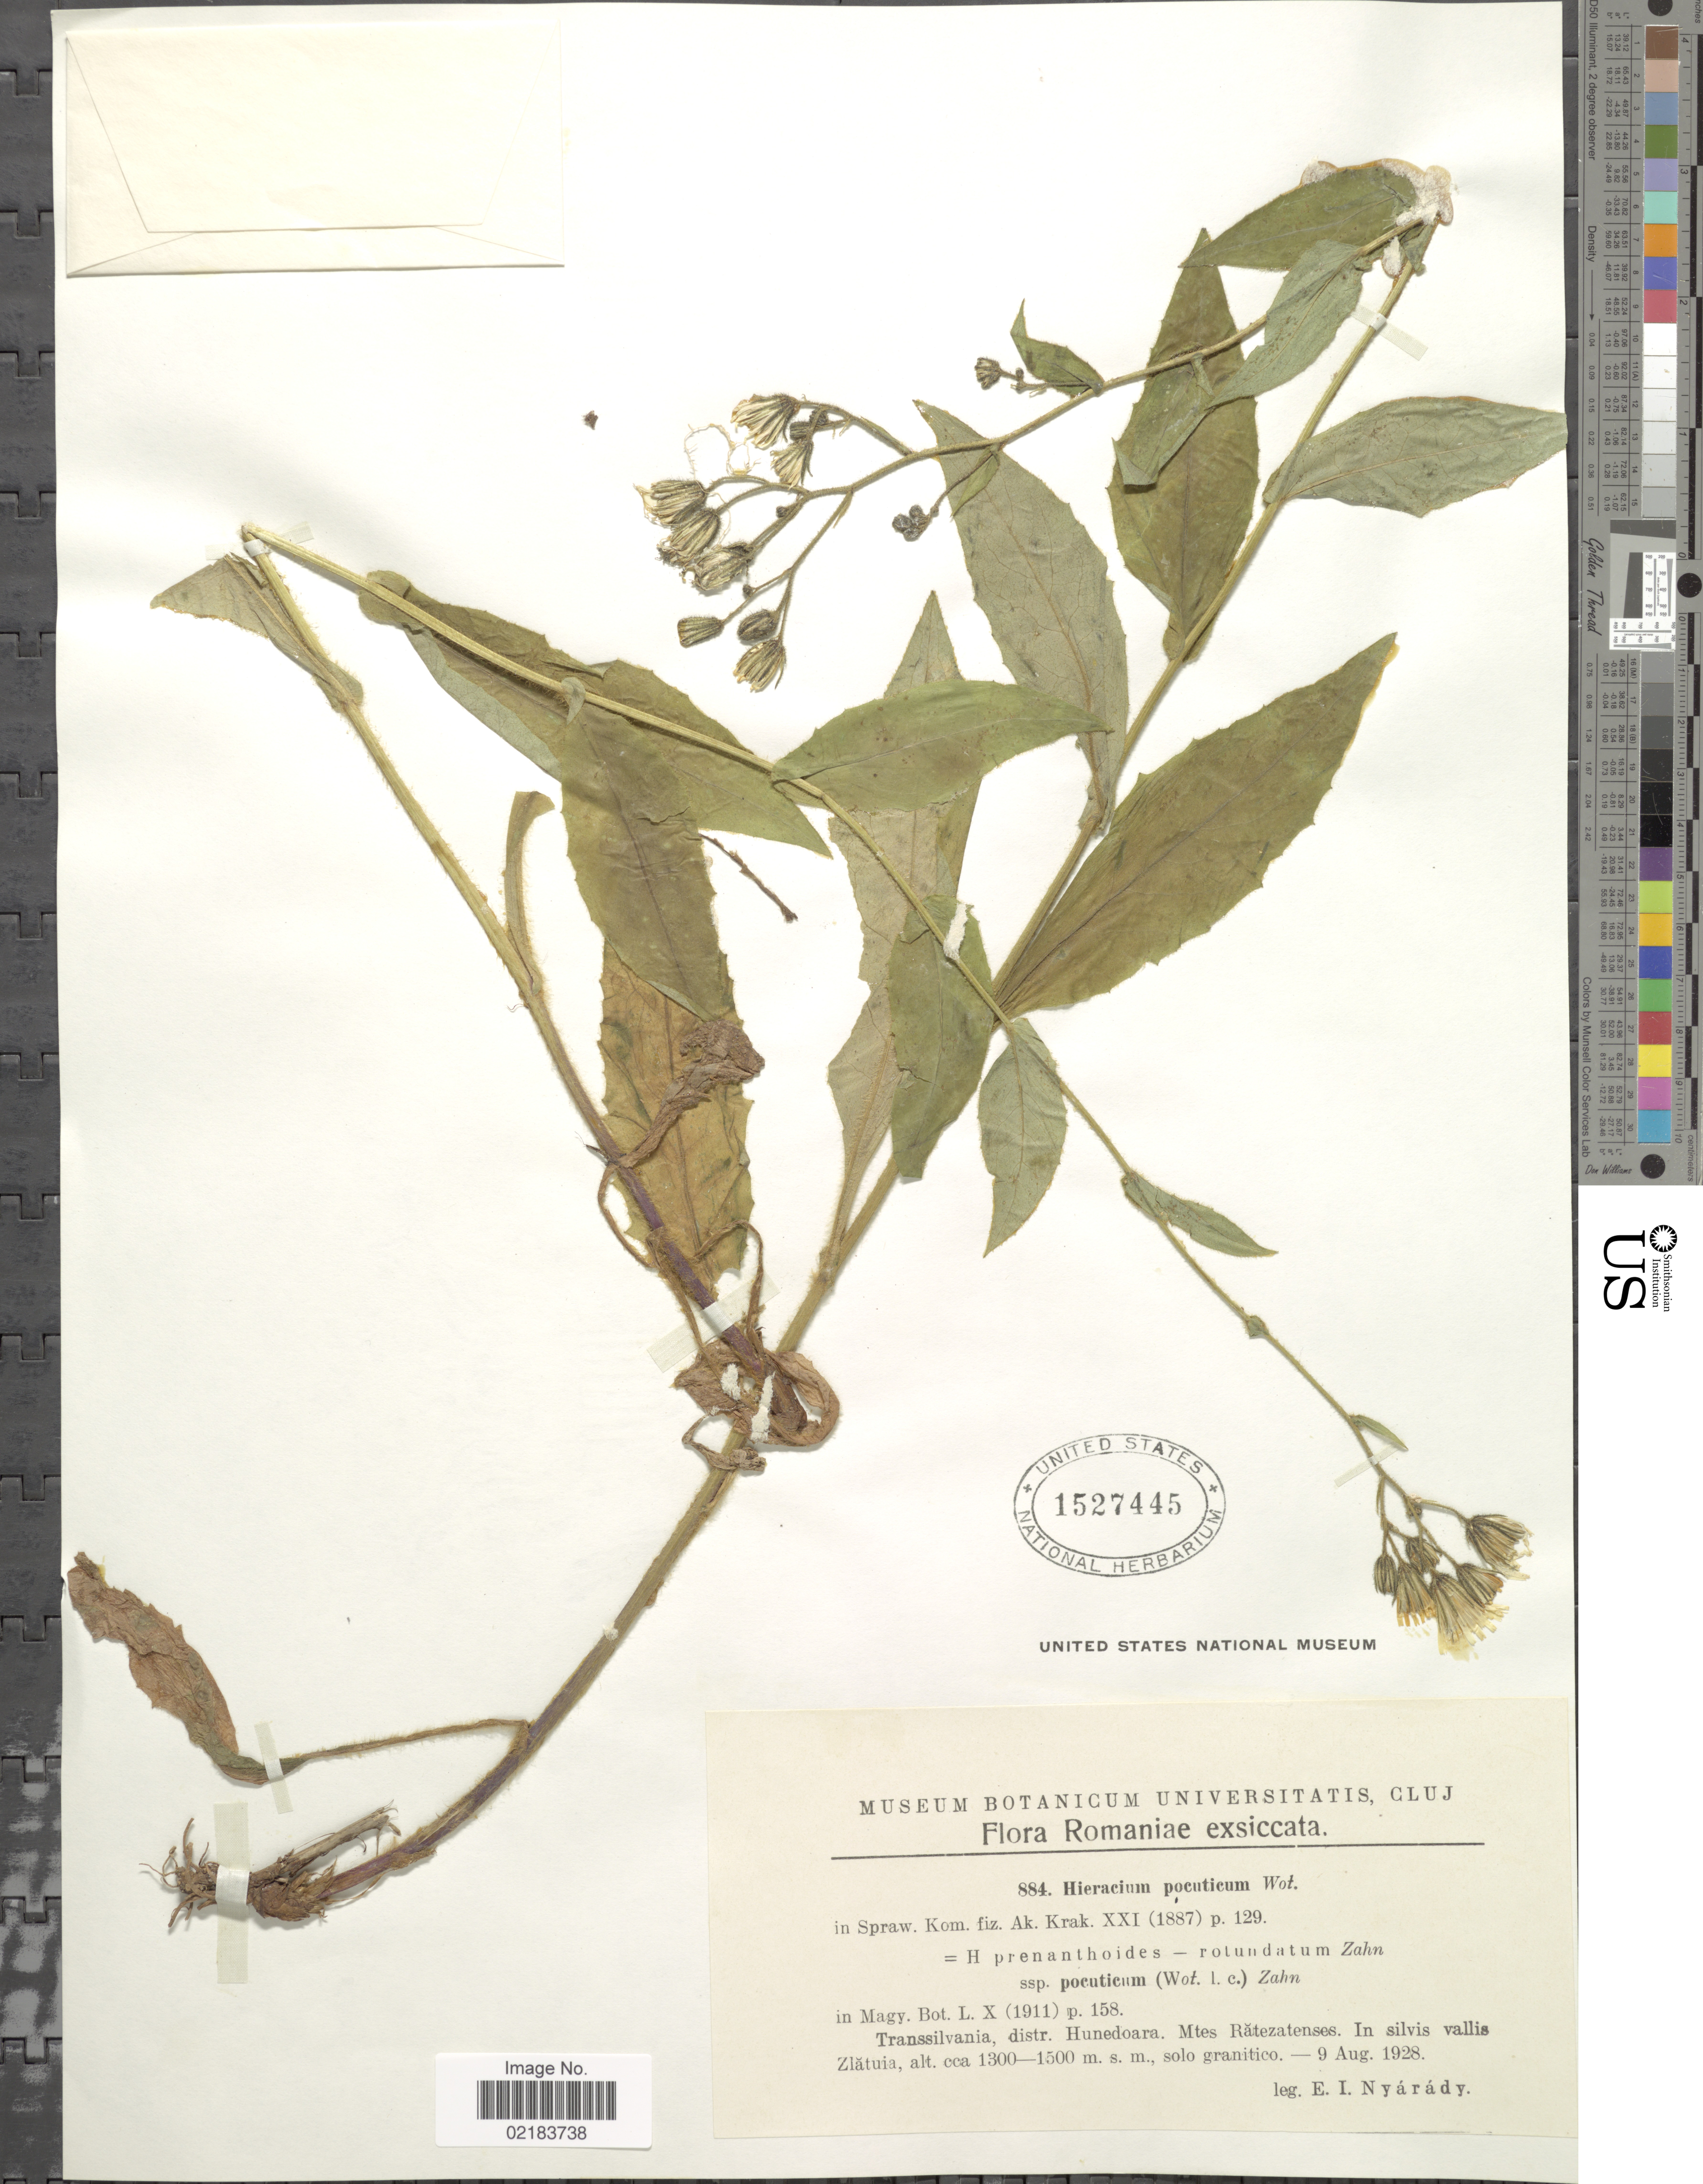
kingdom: Plantae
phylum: Tracheophyta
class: Magnoliopsida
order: Asterales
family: Asteraceae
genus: Hieracium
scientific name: Hieracium pocuticum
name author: Wol.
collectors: E. Nyárády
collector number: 884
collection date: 1928-08-09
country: Romania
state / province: Hunedoara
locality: Transsilvania, distr. Hunedoara. Mtes Ratezatenses. In silvis vallis Zlatuia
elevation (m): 1300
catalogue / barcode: US 1527445